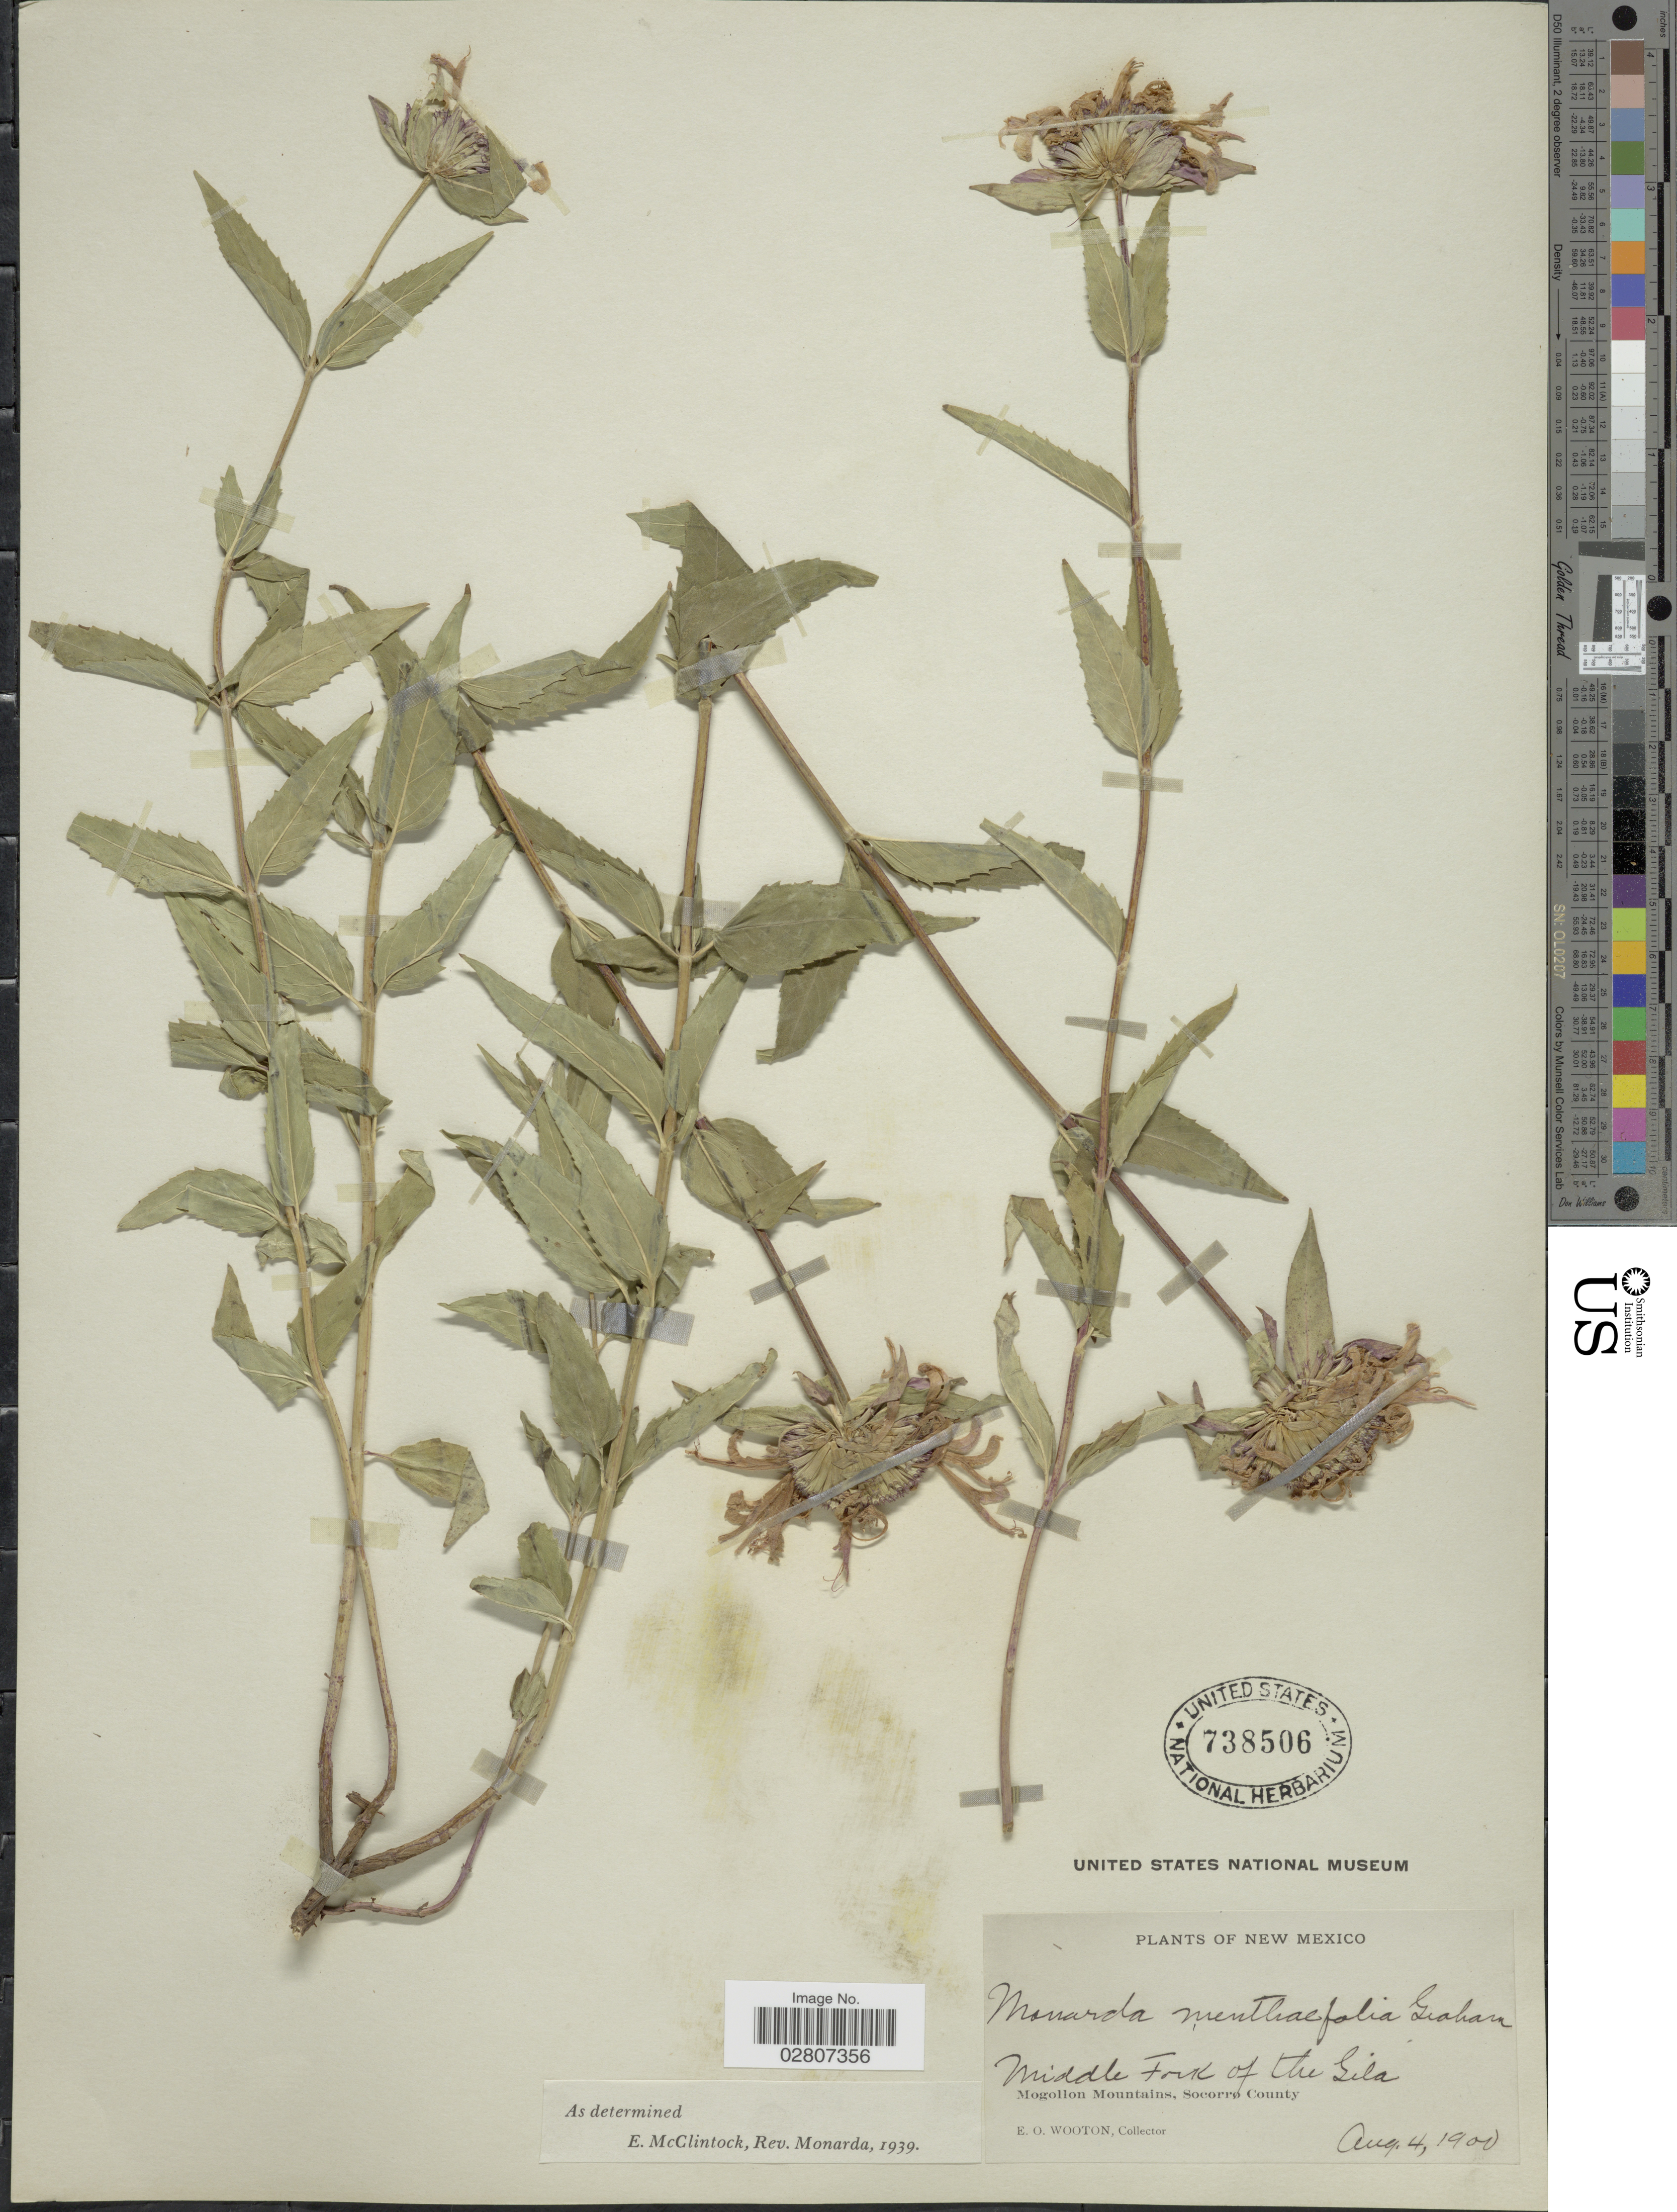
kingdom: Plantae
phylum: Tracheophyta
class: Magnoliopsida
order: Lamiales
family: Lamiaceae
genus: Monarda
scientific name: Monarda fistulosa var. mollis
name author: (L.) L.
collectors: E. O. Wooton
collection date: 1900-08-04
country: United States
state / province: New Mexico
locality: Middle Force of the Gila. Mogollon Mountains, Socorro County.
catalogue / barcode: US 738506